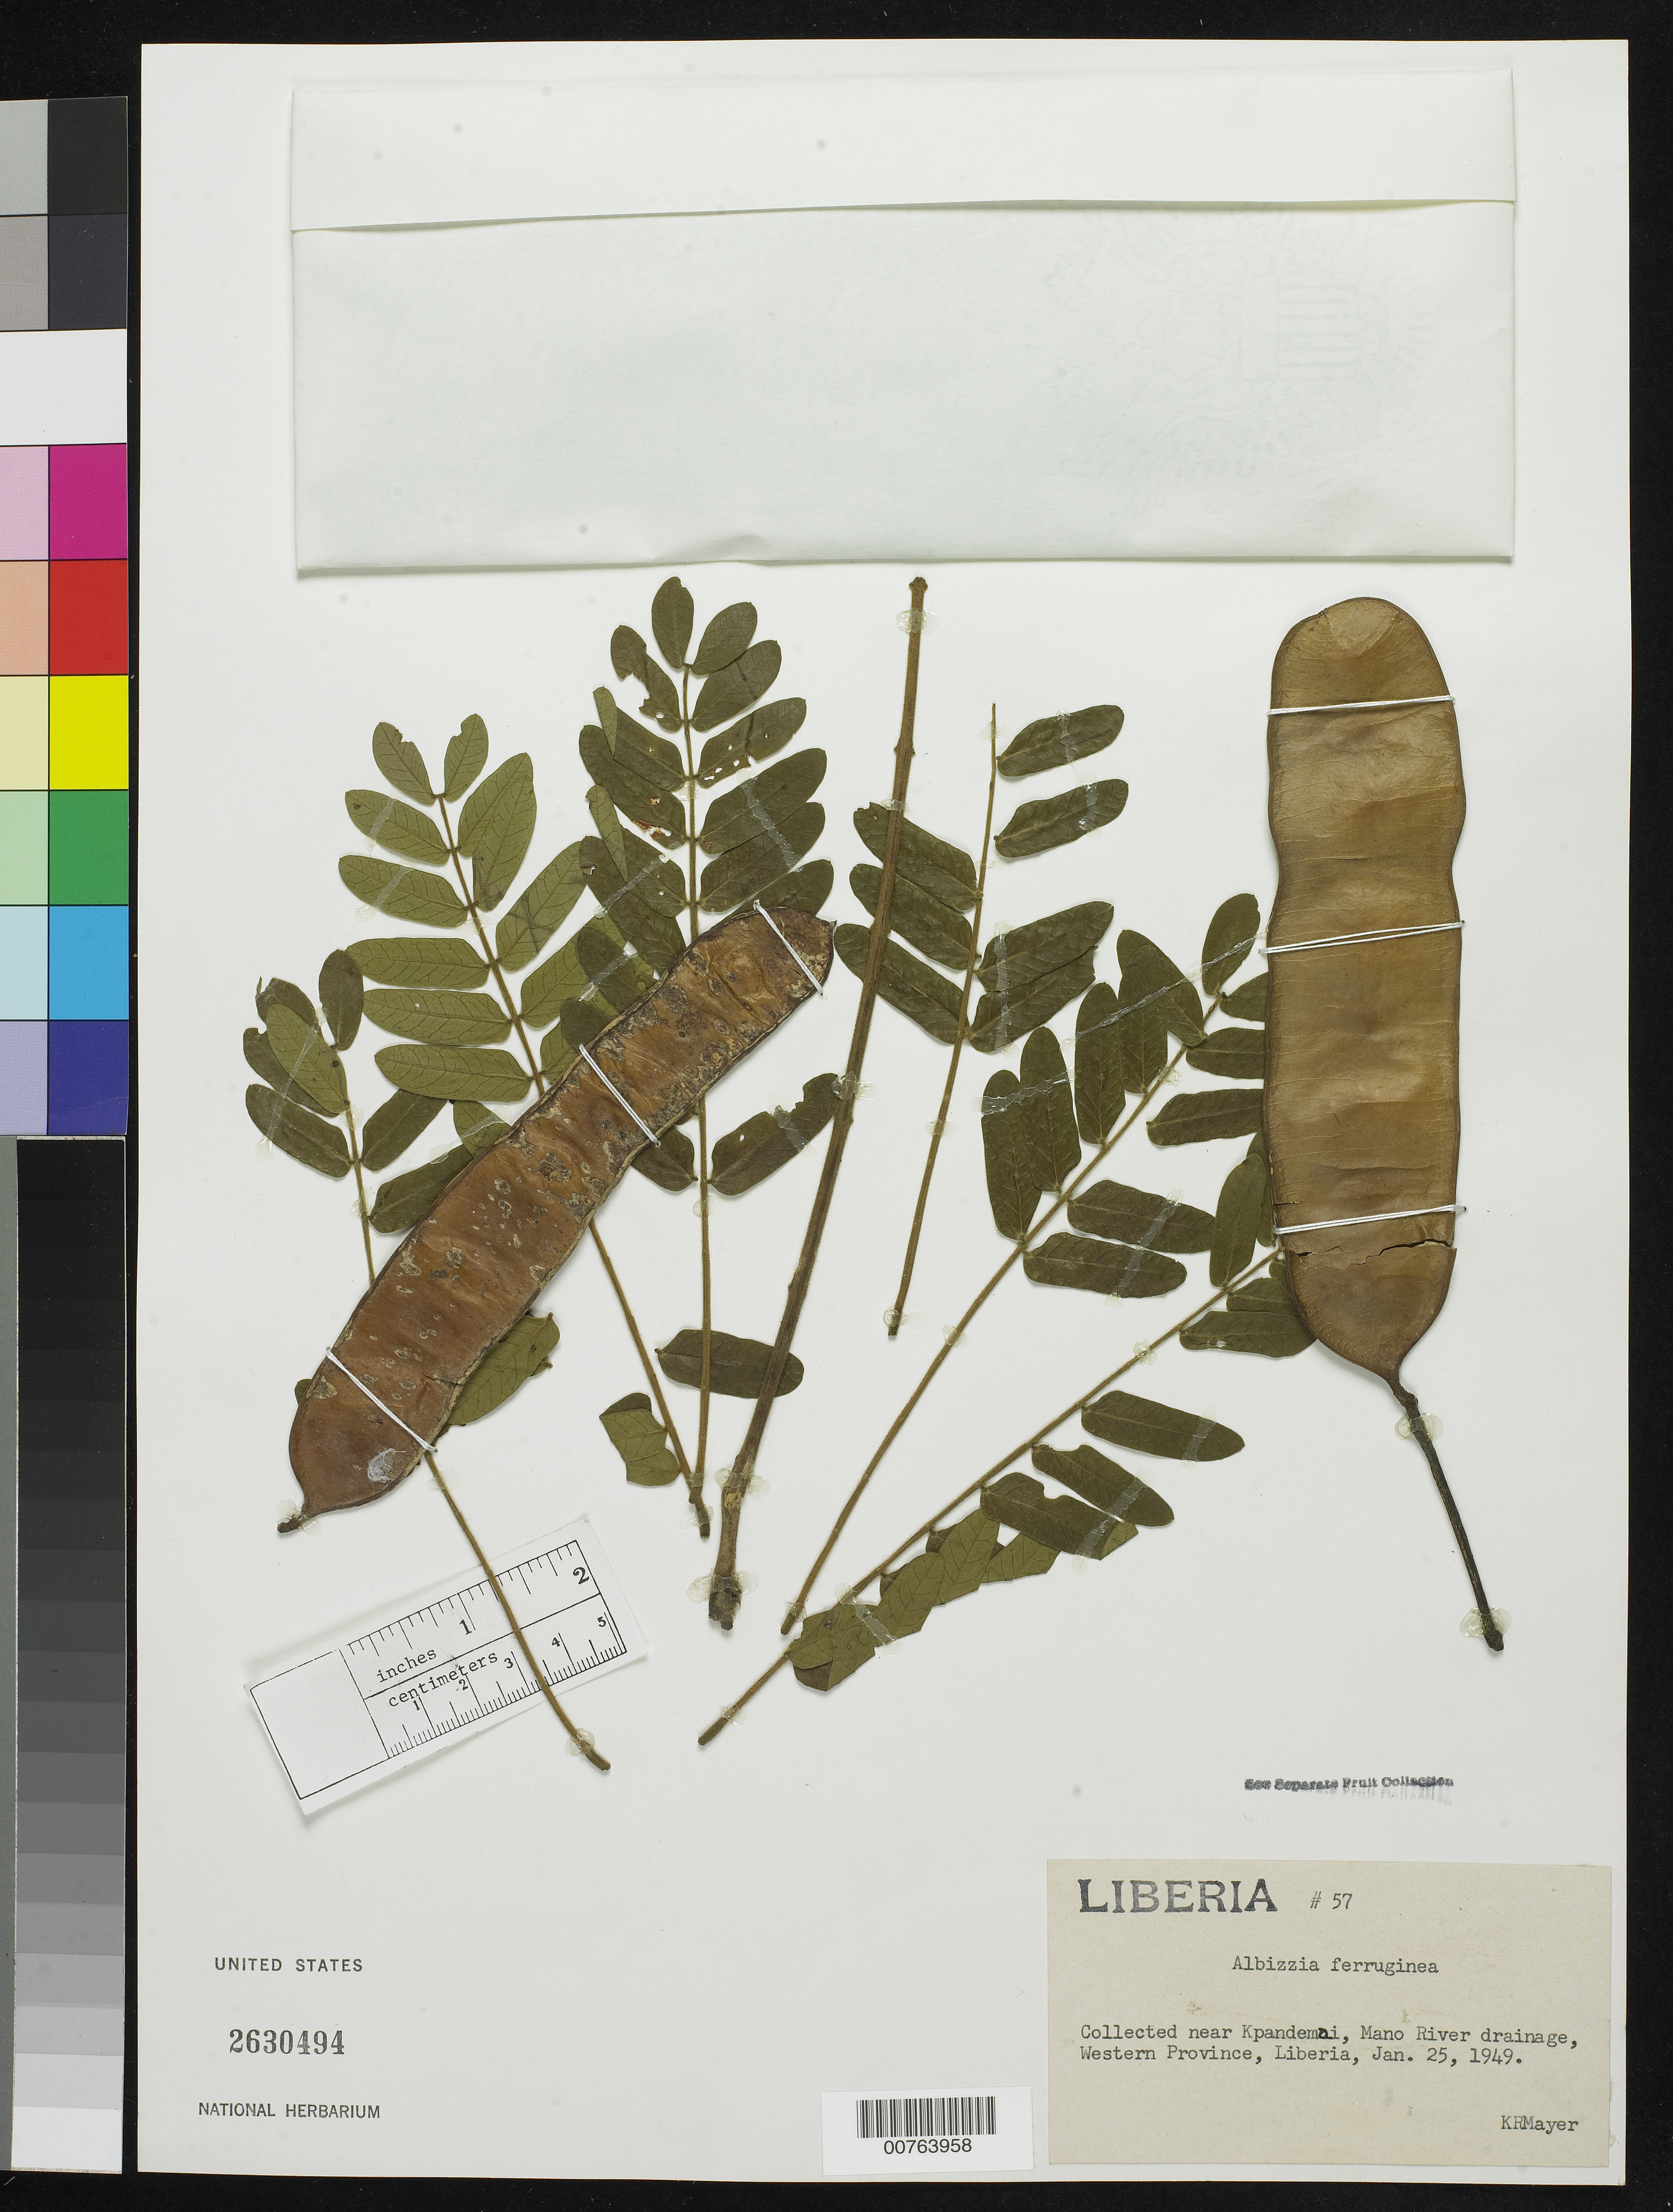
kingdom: Plantae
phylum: Tracheophyta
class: Magnoliopsida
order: Fabales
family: Fabaceae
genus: Albizia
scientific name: Albizia ferruginea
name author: (Guill. & Perr.) Benth.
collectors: K. R. Mayer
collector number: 57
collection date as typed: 25 Jan 1949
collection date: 1949-01-25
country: Liberia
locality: Western Province: Mano River drainage, near Kpandemai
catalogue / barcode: US 2630494